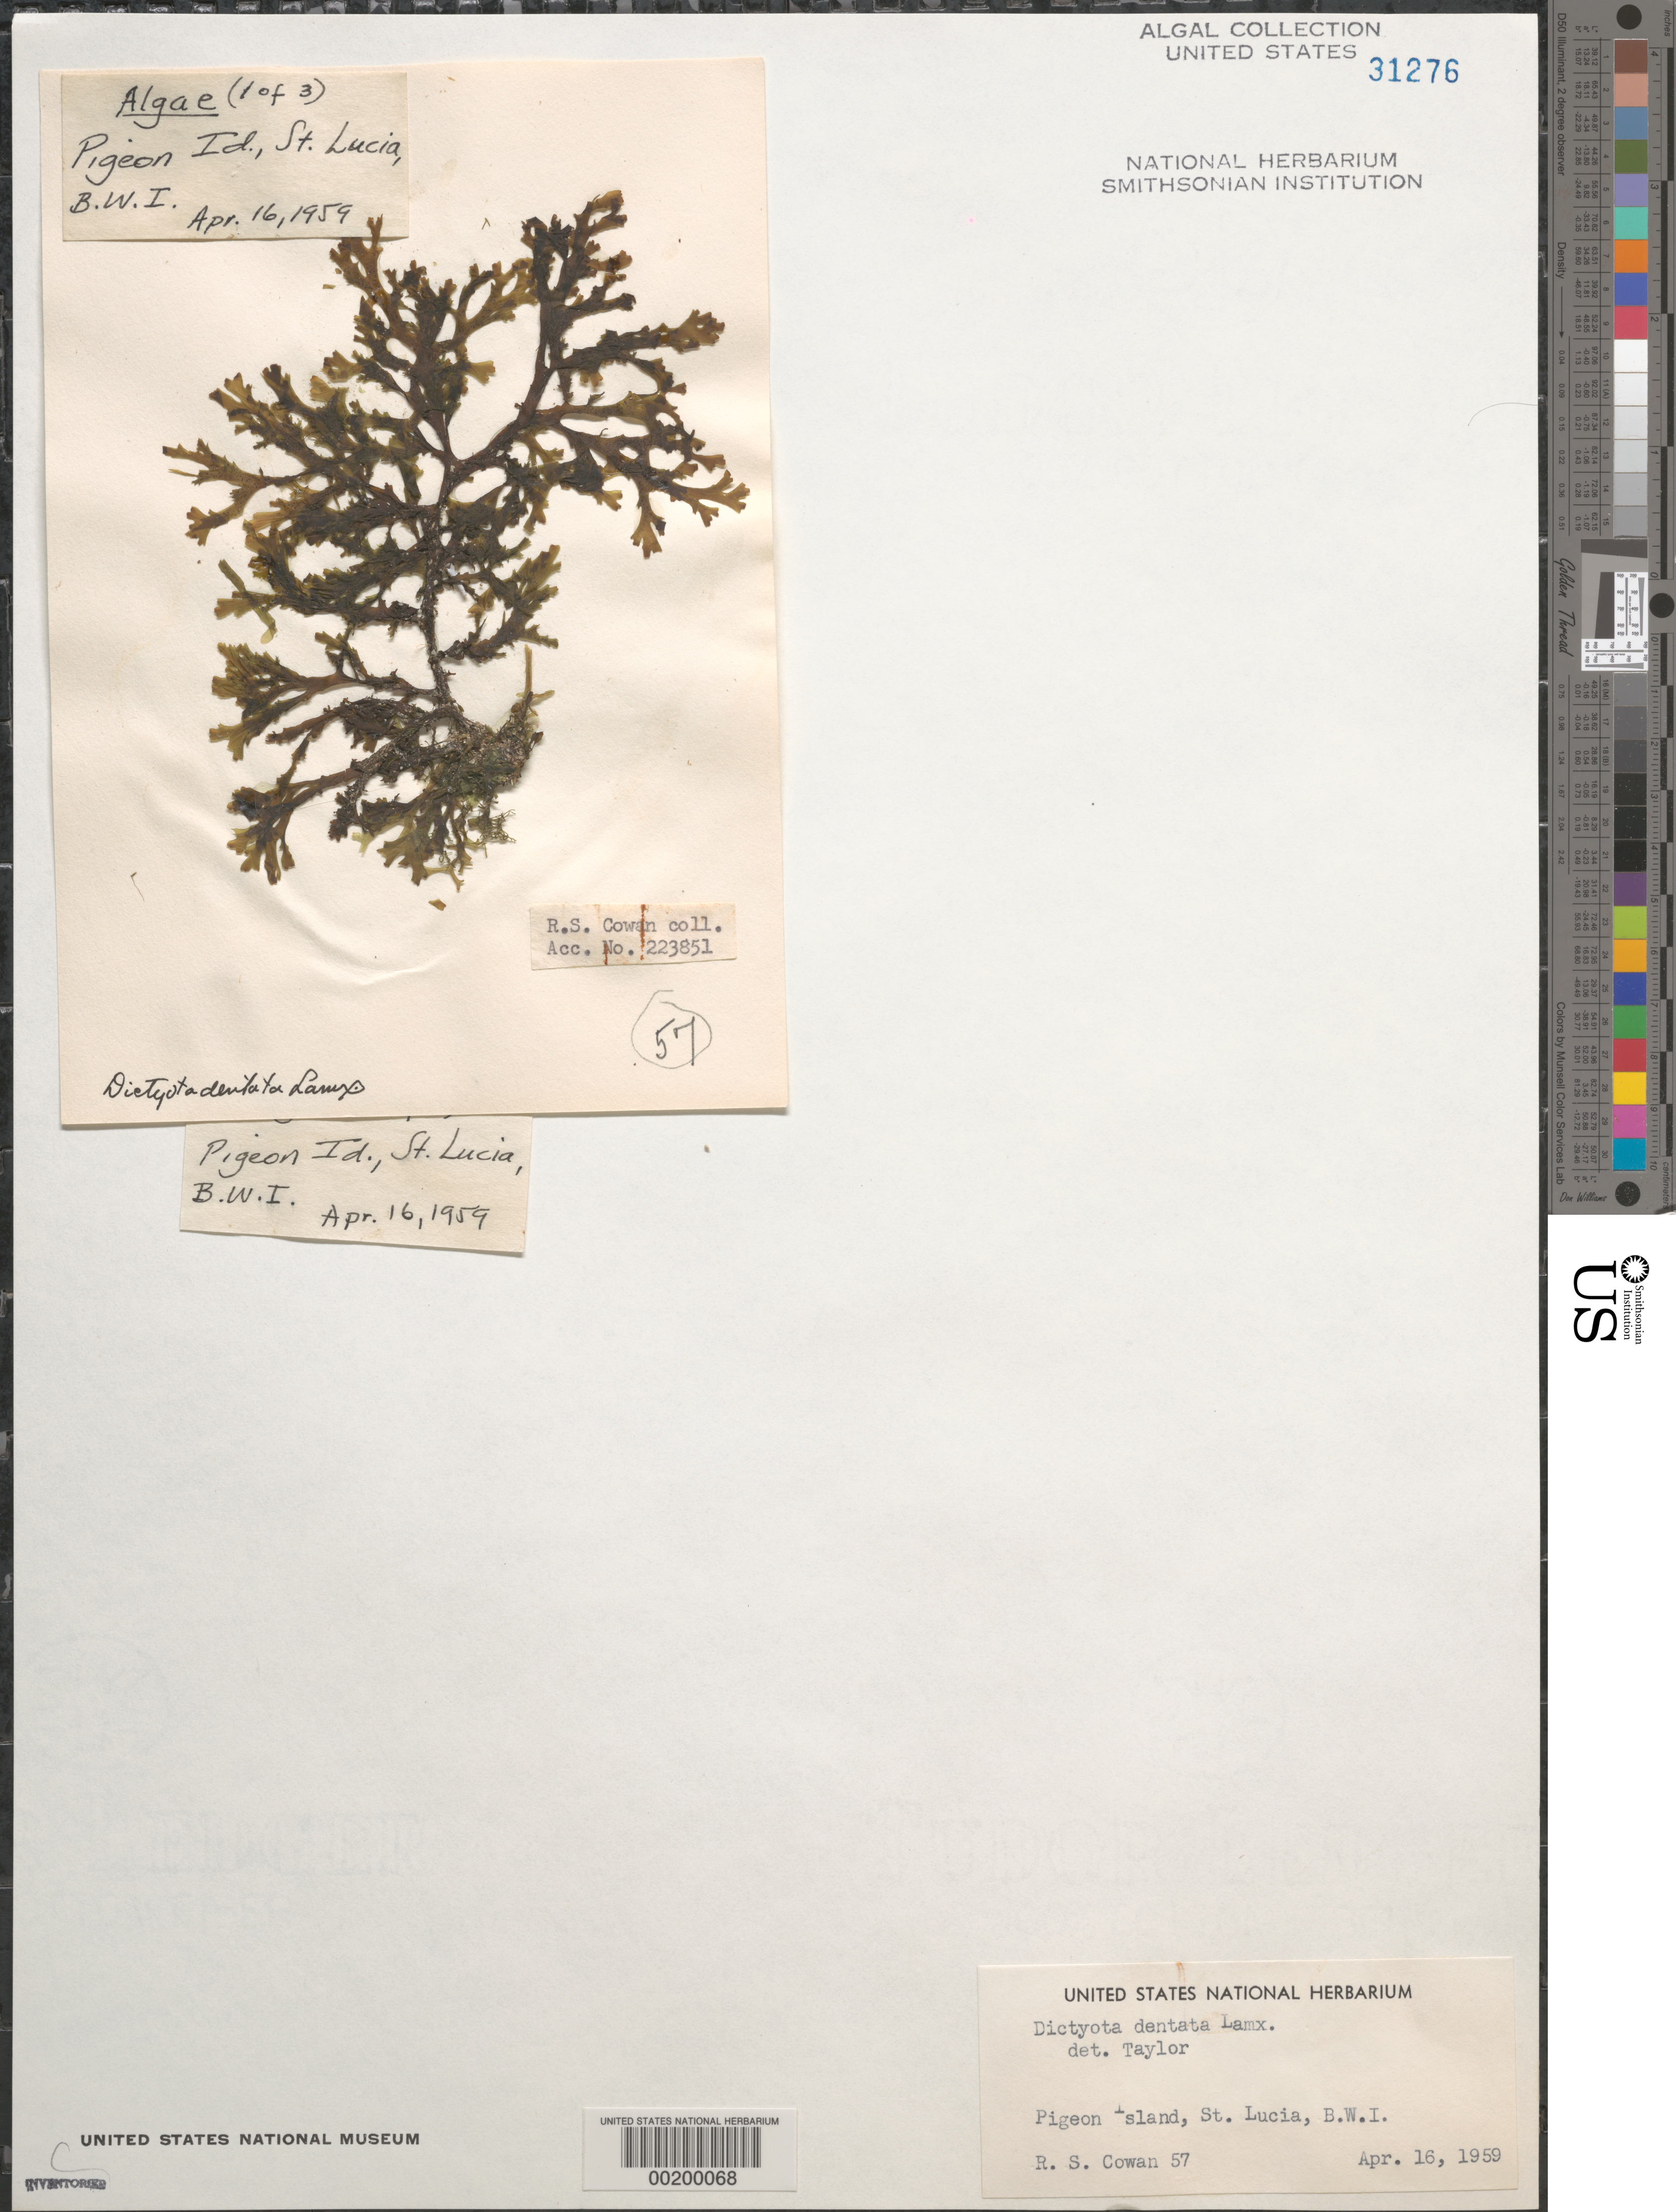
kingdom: Chromista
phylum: Ochrophyta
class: Phaeophyceae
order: Dictyotales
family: Dictyotaceae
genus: Dictyota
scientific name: Dictyota mertensii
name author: (C. Mart.) Kütz.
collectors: R. S. Cowan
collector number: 57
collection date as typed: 16 Apr 1959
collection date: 1959-04-16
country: St. Lucia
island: Pigeon Island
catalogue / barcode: US 31276